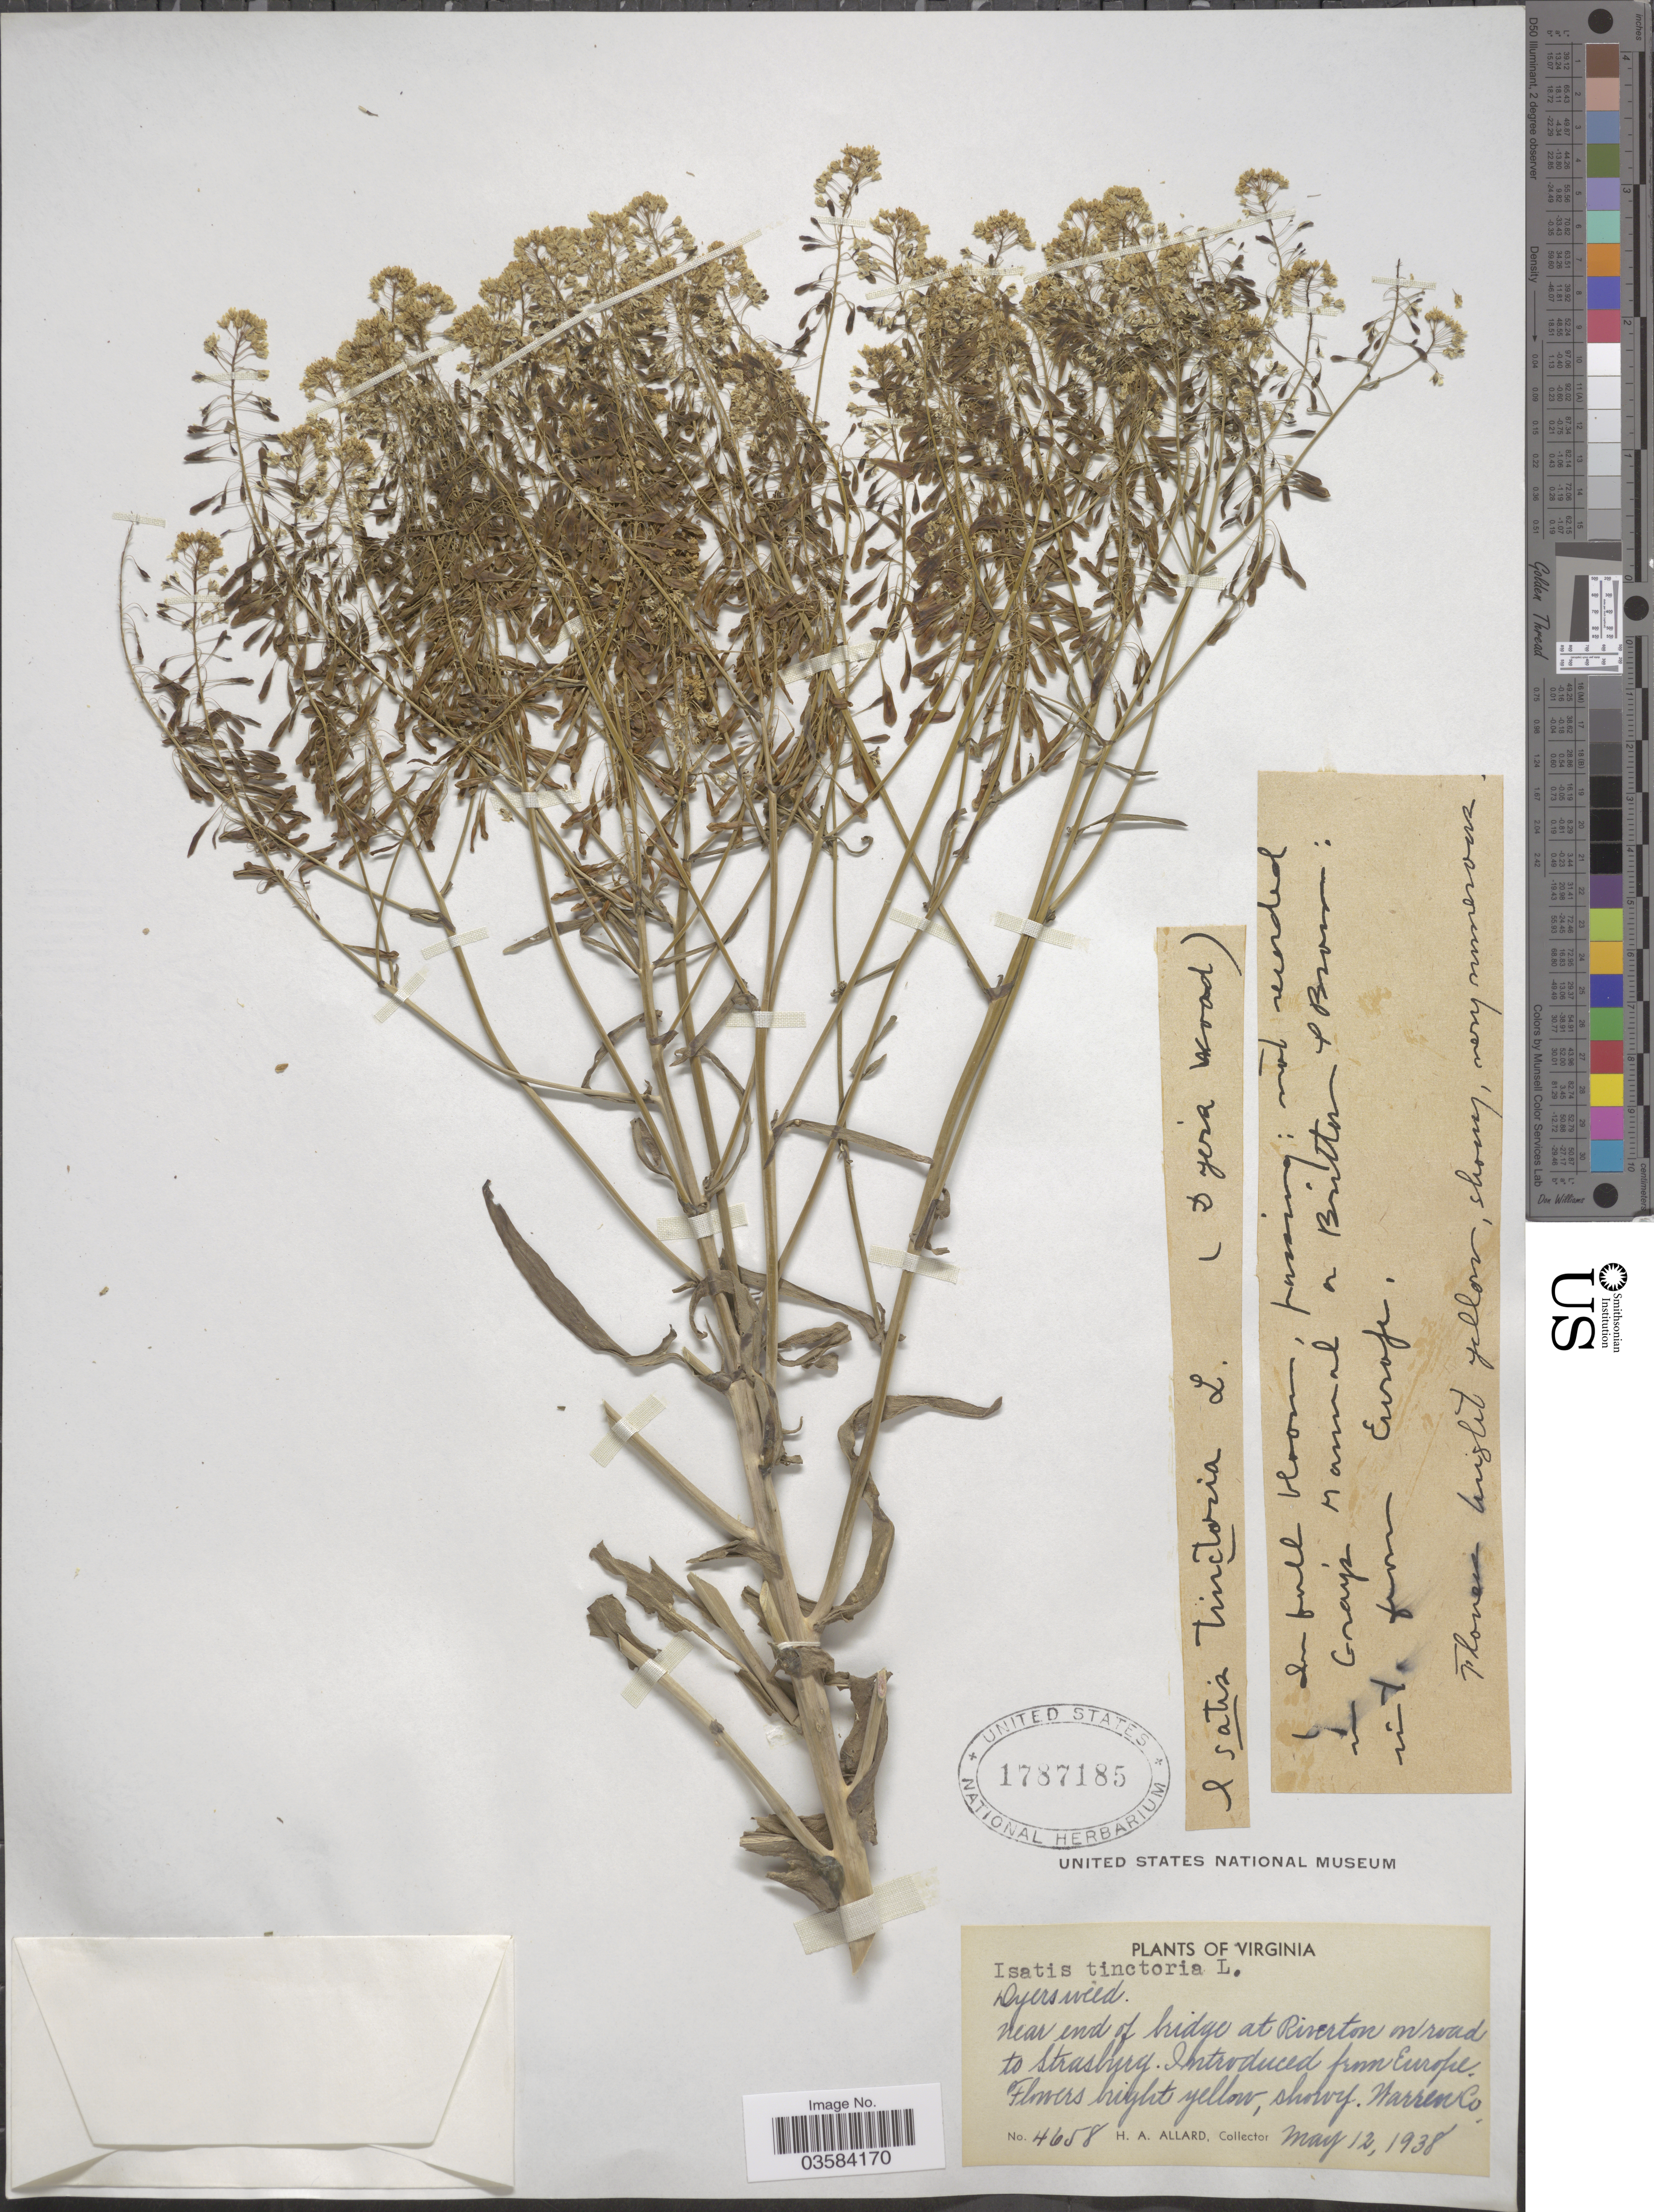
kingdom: Plantae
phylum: Tracheophyta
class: Magnoliopsida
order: Brassicales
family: Brassicaceae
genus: Isatis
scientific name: Isatis tinctoria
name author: L.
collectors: H. A. Allard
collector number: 4658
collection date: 1938-05-12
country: United States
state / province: Virginia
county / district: Warren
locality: Near end of bridge at Riverton on road to Strasburg. Warren Co.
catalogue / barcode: US 1787185